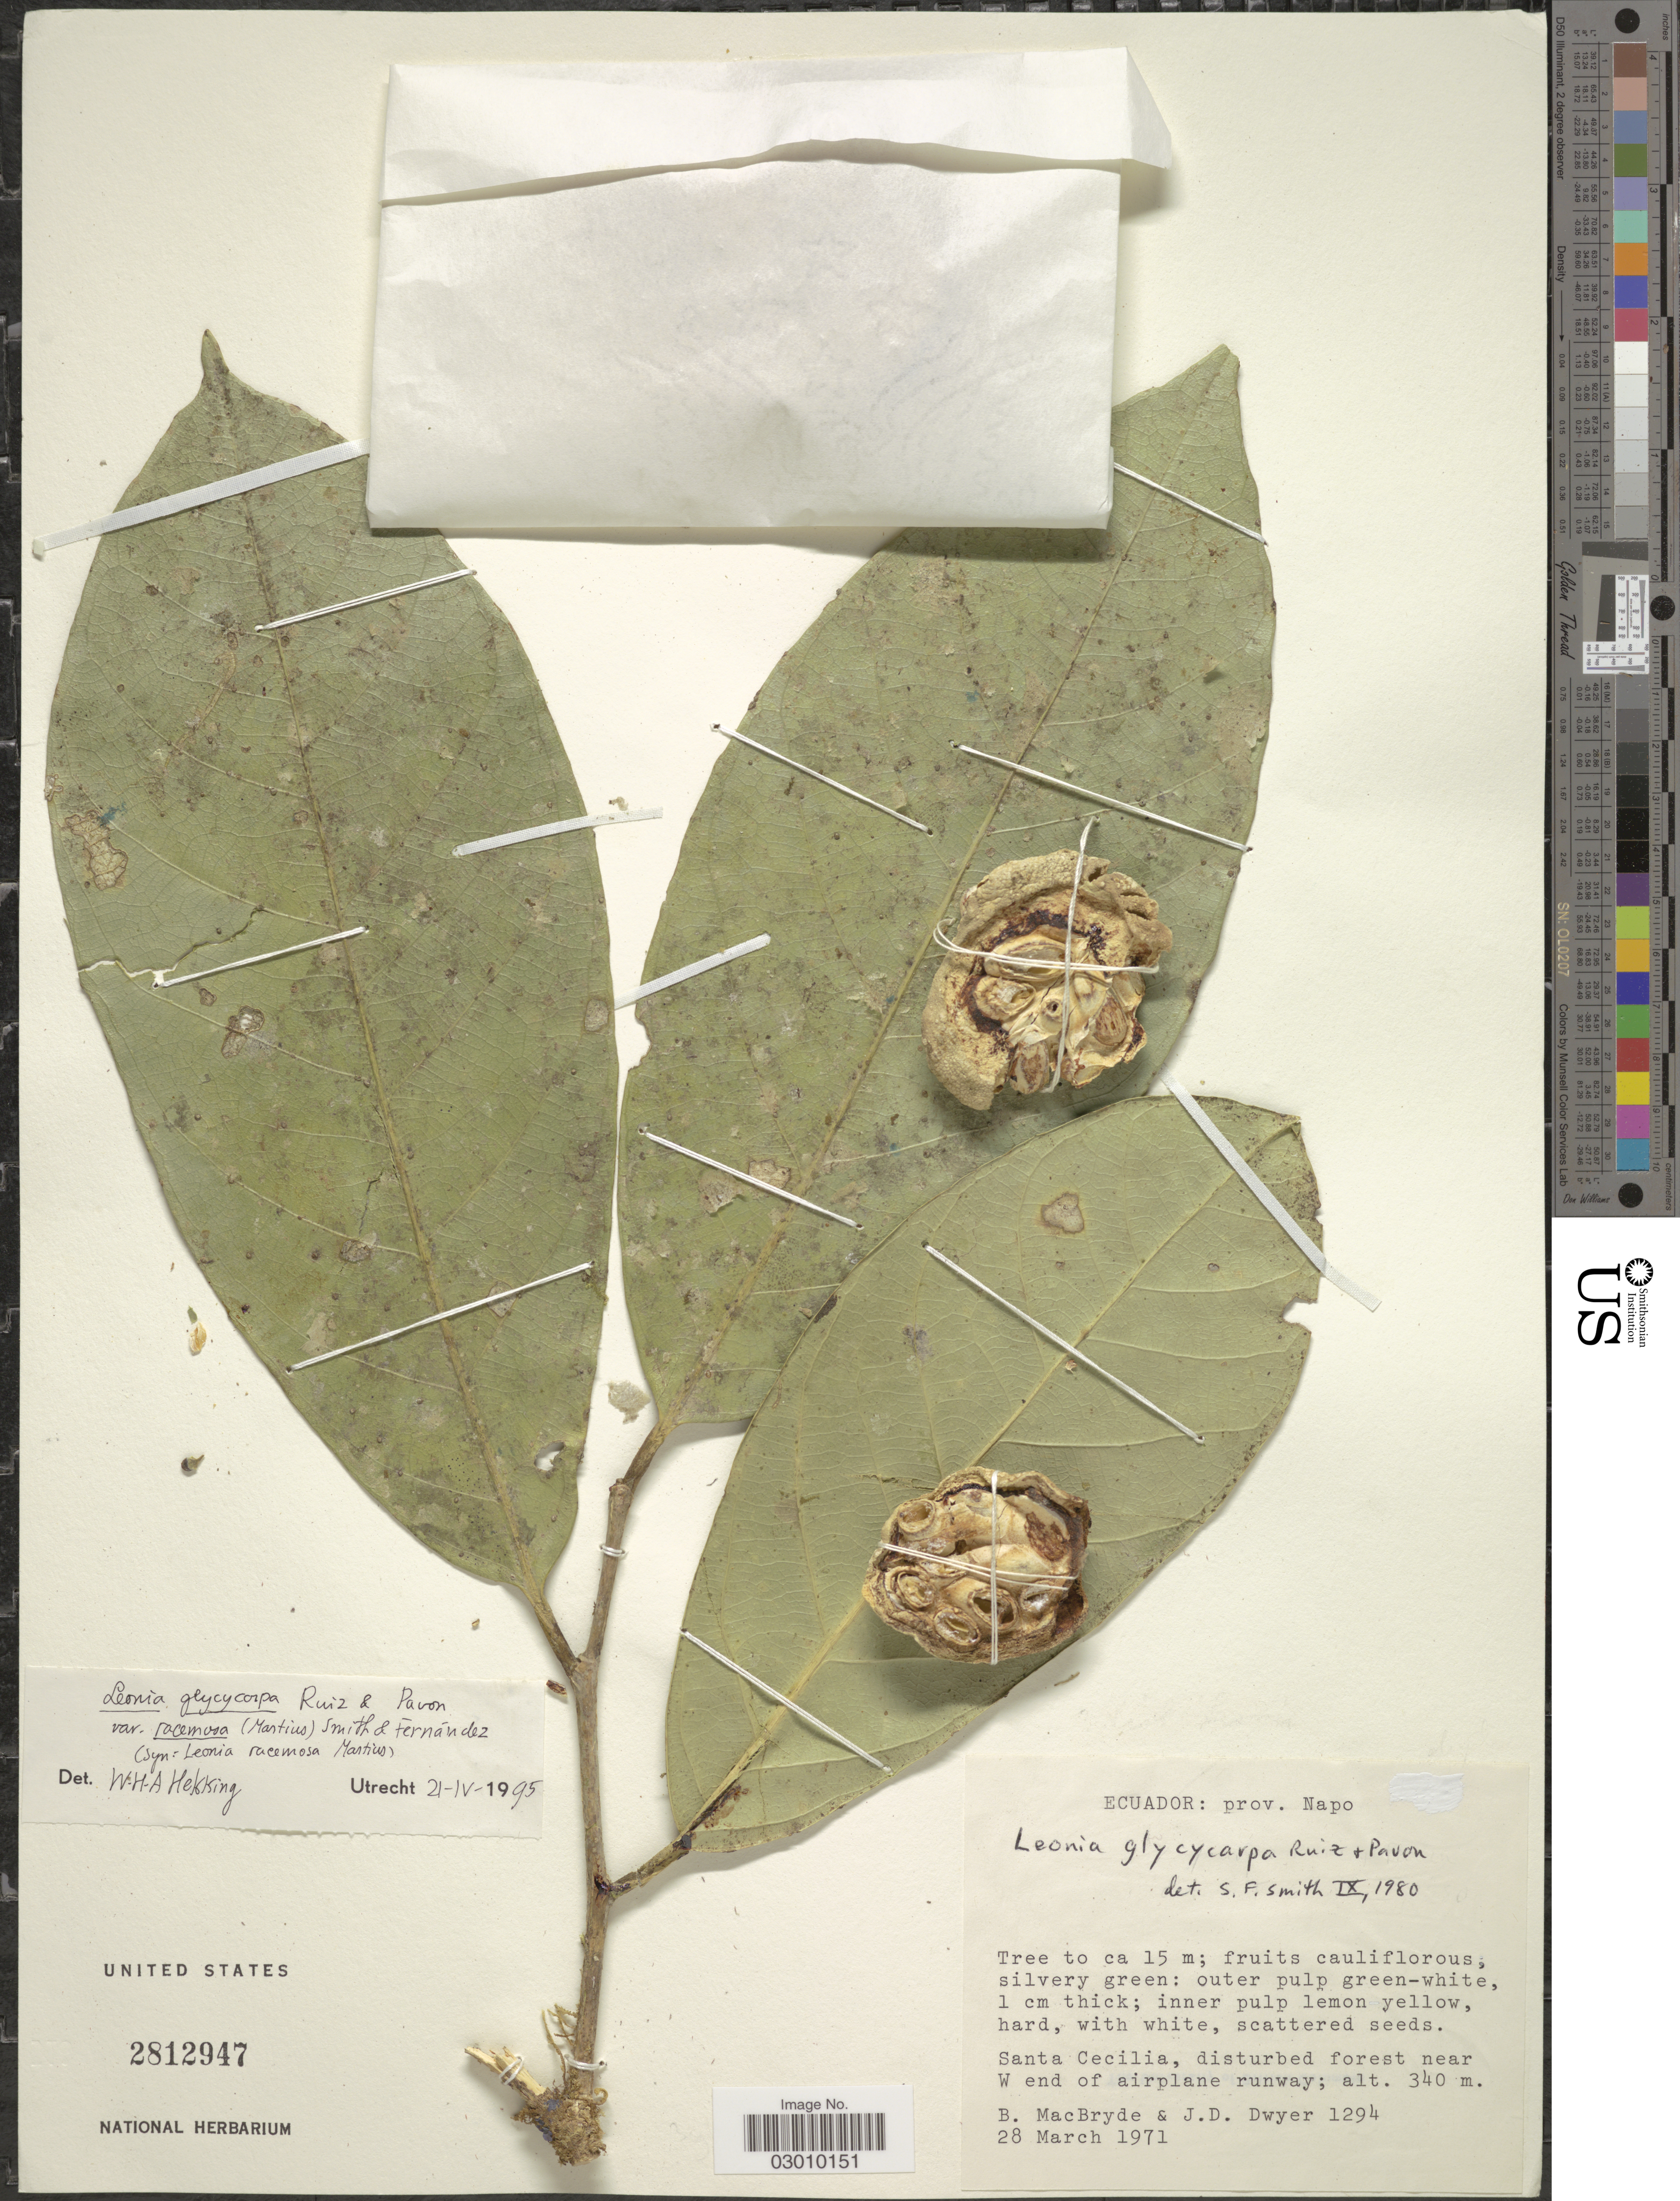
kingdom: Plantae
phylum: Tracheophyta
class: Magnoliopsida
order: Malpighiales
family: Violaceae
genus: Leonia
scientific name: Leonia glycycarpa var. racemosa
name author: (Mart.) L.B. Sm. & A. Fernández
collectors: B. MacBryde & J. D. Dwyer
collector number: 1294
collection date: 1971-03-28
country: Ecuador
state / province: Napo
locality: Santa Cecilia, near W end of airplane runway.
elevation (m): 340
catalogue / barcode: US 2812947